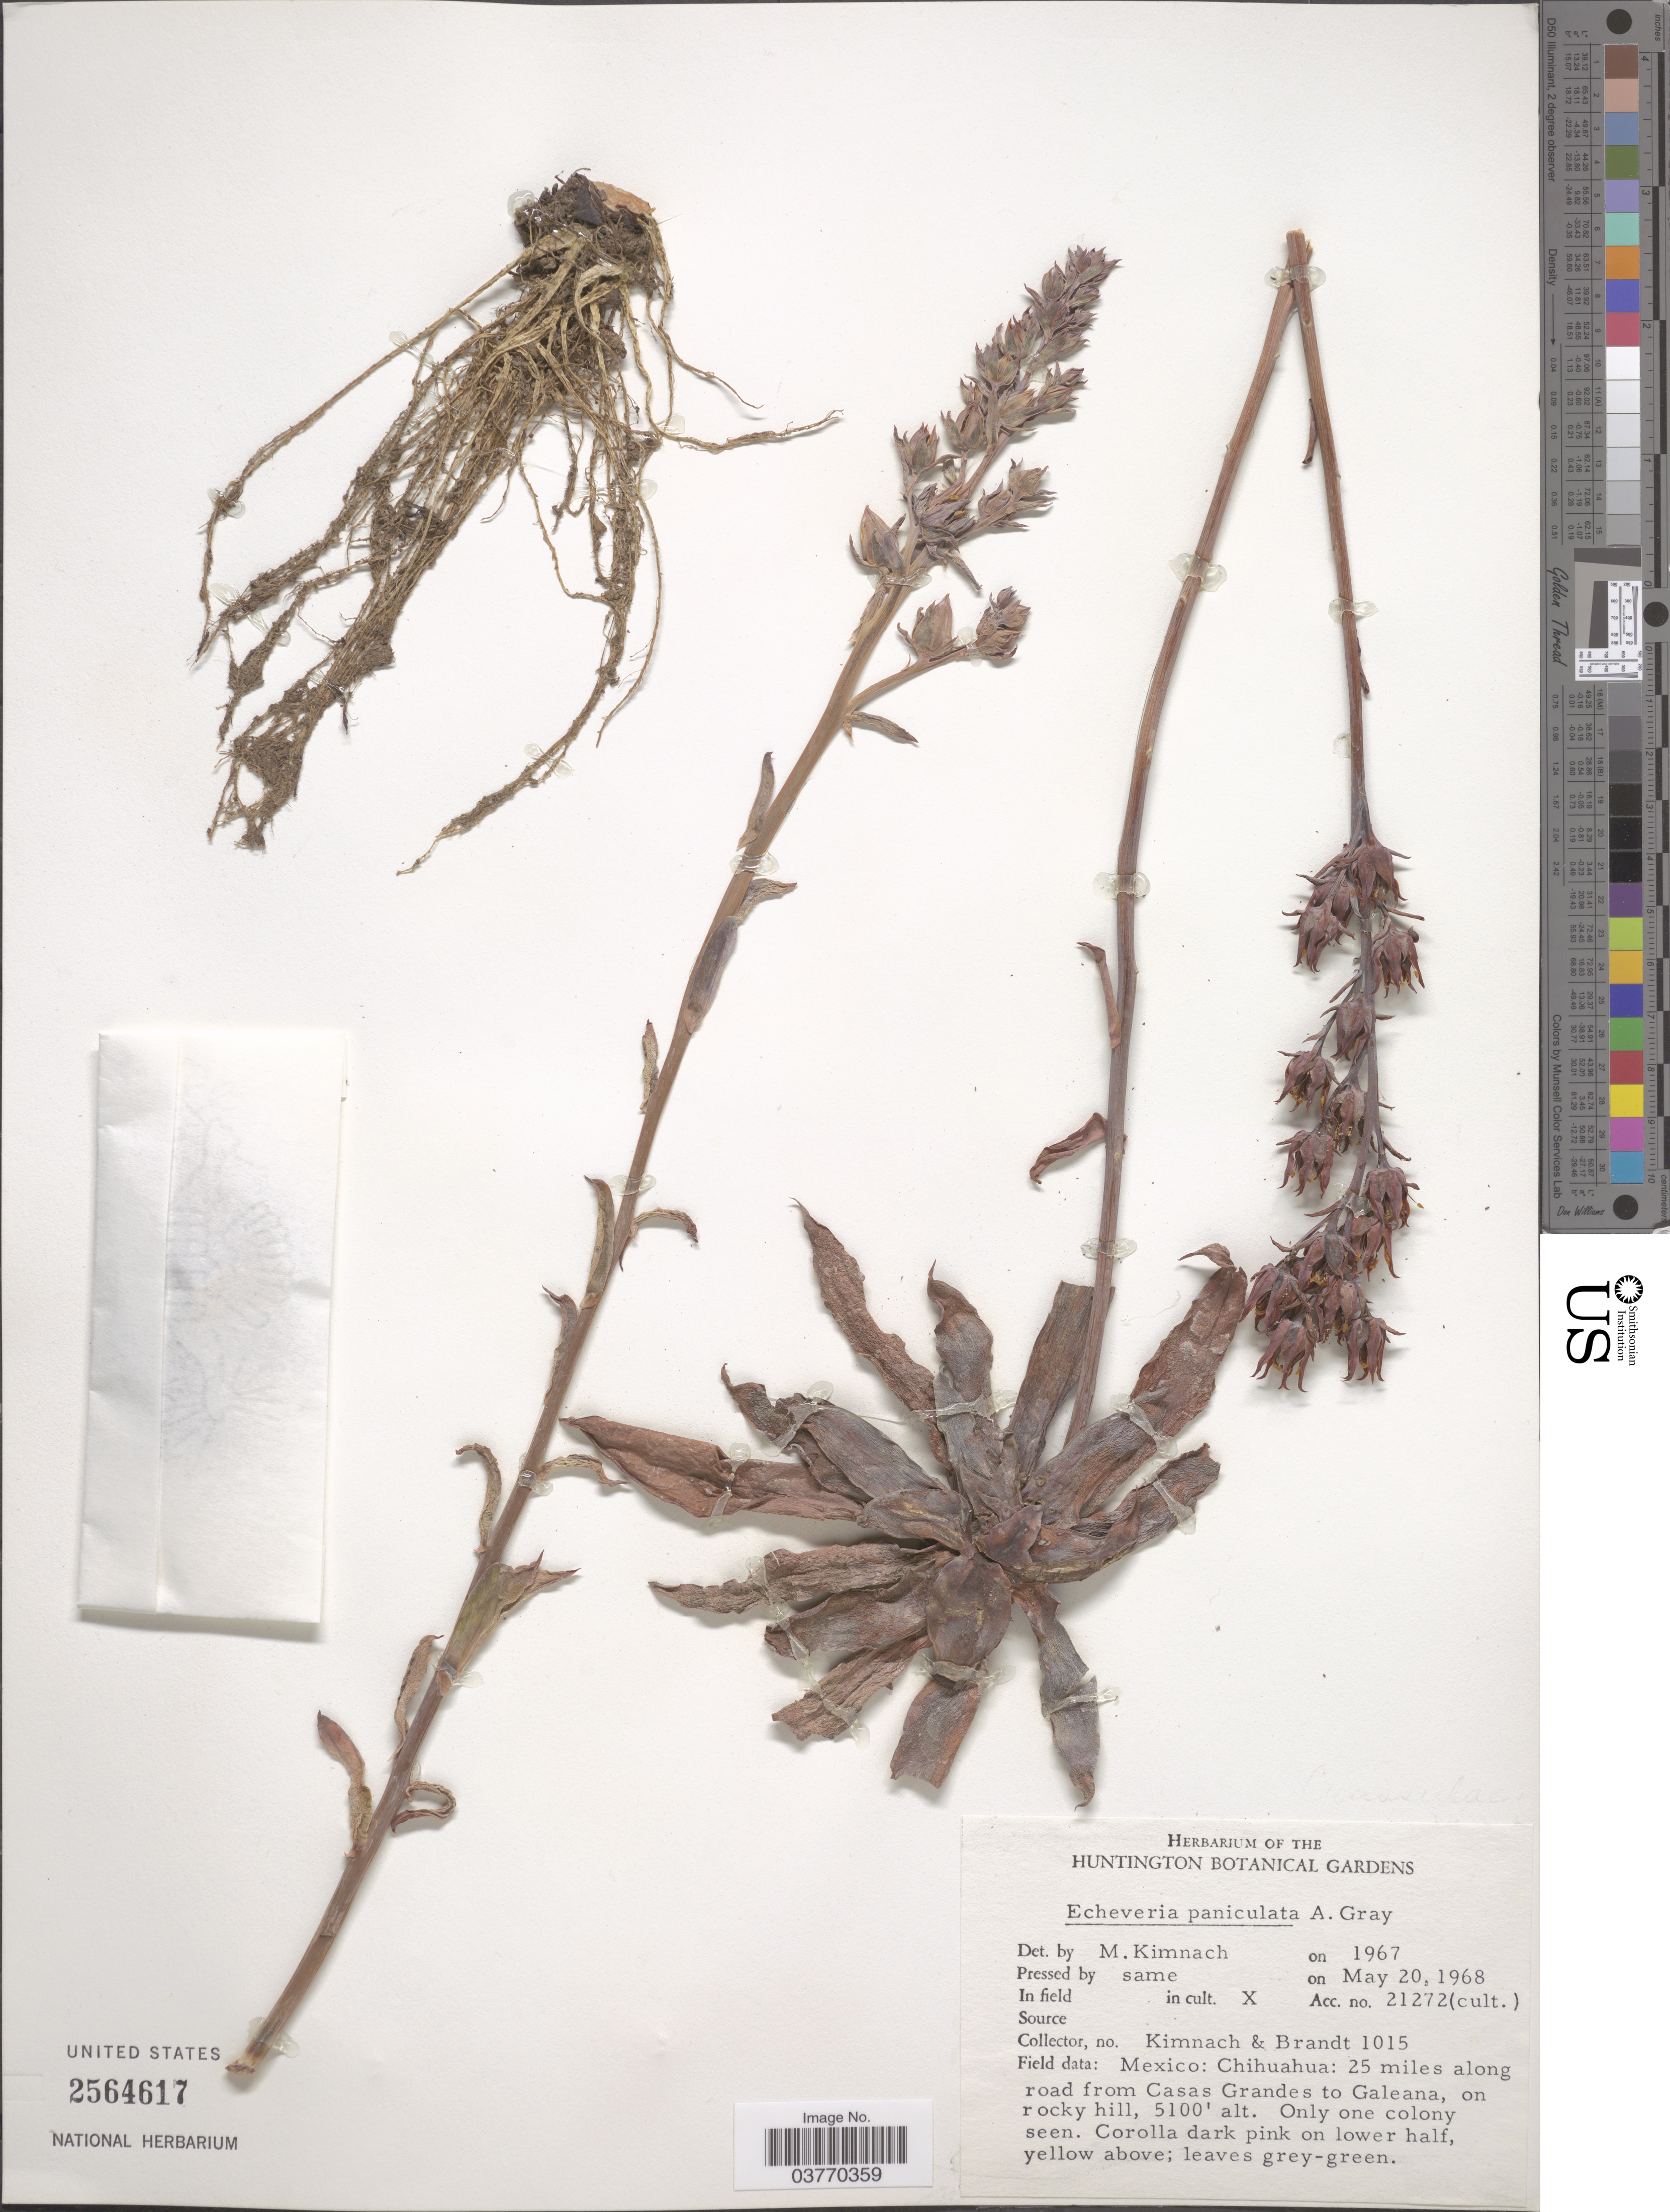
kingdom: Plantae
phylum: Tracheophyta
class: Magnoliopsida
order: Saxifragales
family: Crassulaceae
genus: Echeveria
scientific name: Echeveria paniculata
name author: A. Gray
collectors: ex herb. Huntington Bot. Gard.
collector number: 1015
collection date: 1968-05-20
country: Mexico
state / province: Chihuahua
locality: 25 miles along road hill.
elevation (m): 1554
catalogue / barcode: US 2564617